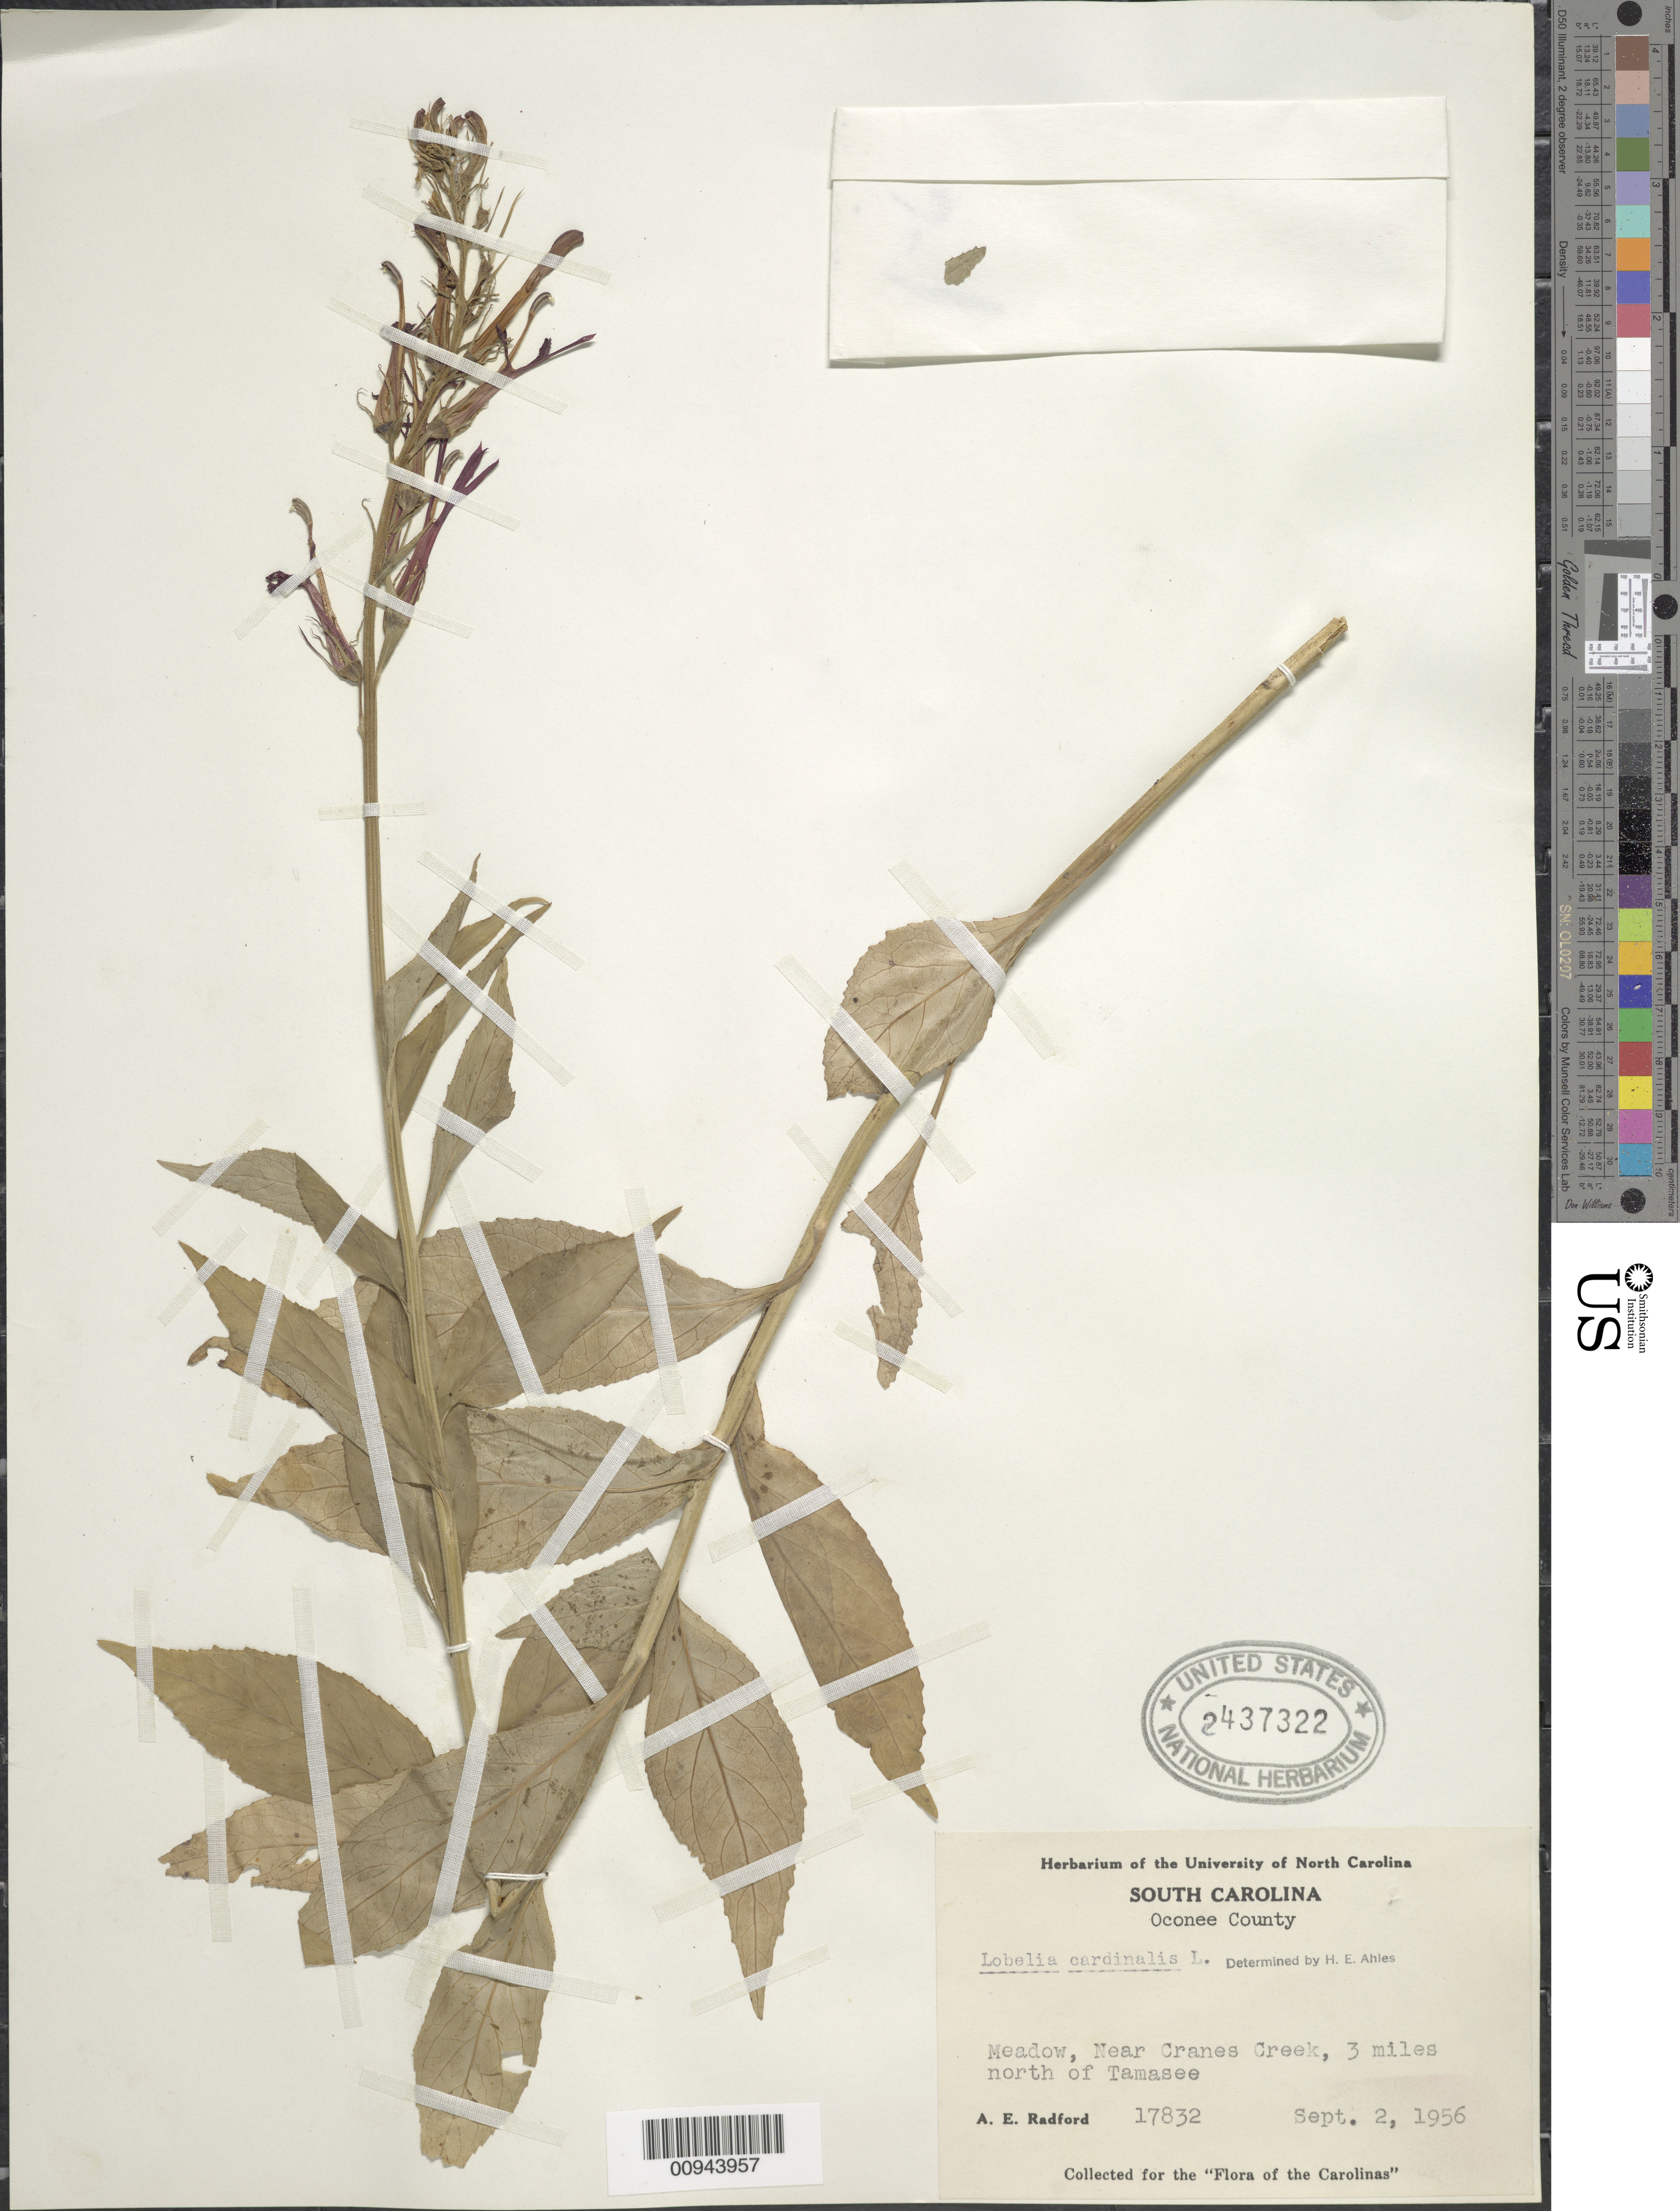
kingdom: Plantae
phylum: Tracheophyta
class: Magnoliopsida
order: Asterales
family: Campanulaceae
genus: Lobelia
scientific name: Lobelia cardinalis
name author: L.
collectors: A. E. Radford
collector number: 17832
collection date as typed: Sept. 2, 1956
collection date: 1956-09-02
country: United States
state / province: South Carolina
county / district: Oconee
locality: Near Cranes Creek, 3 miles north of Tamasee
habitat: meadow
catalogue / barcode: US 2437322